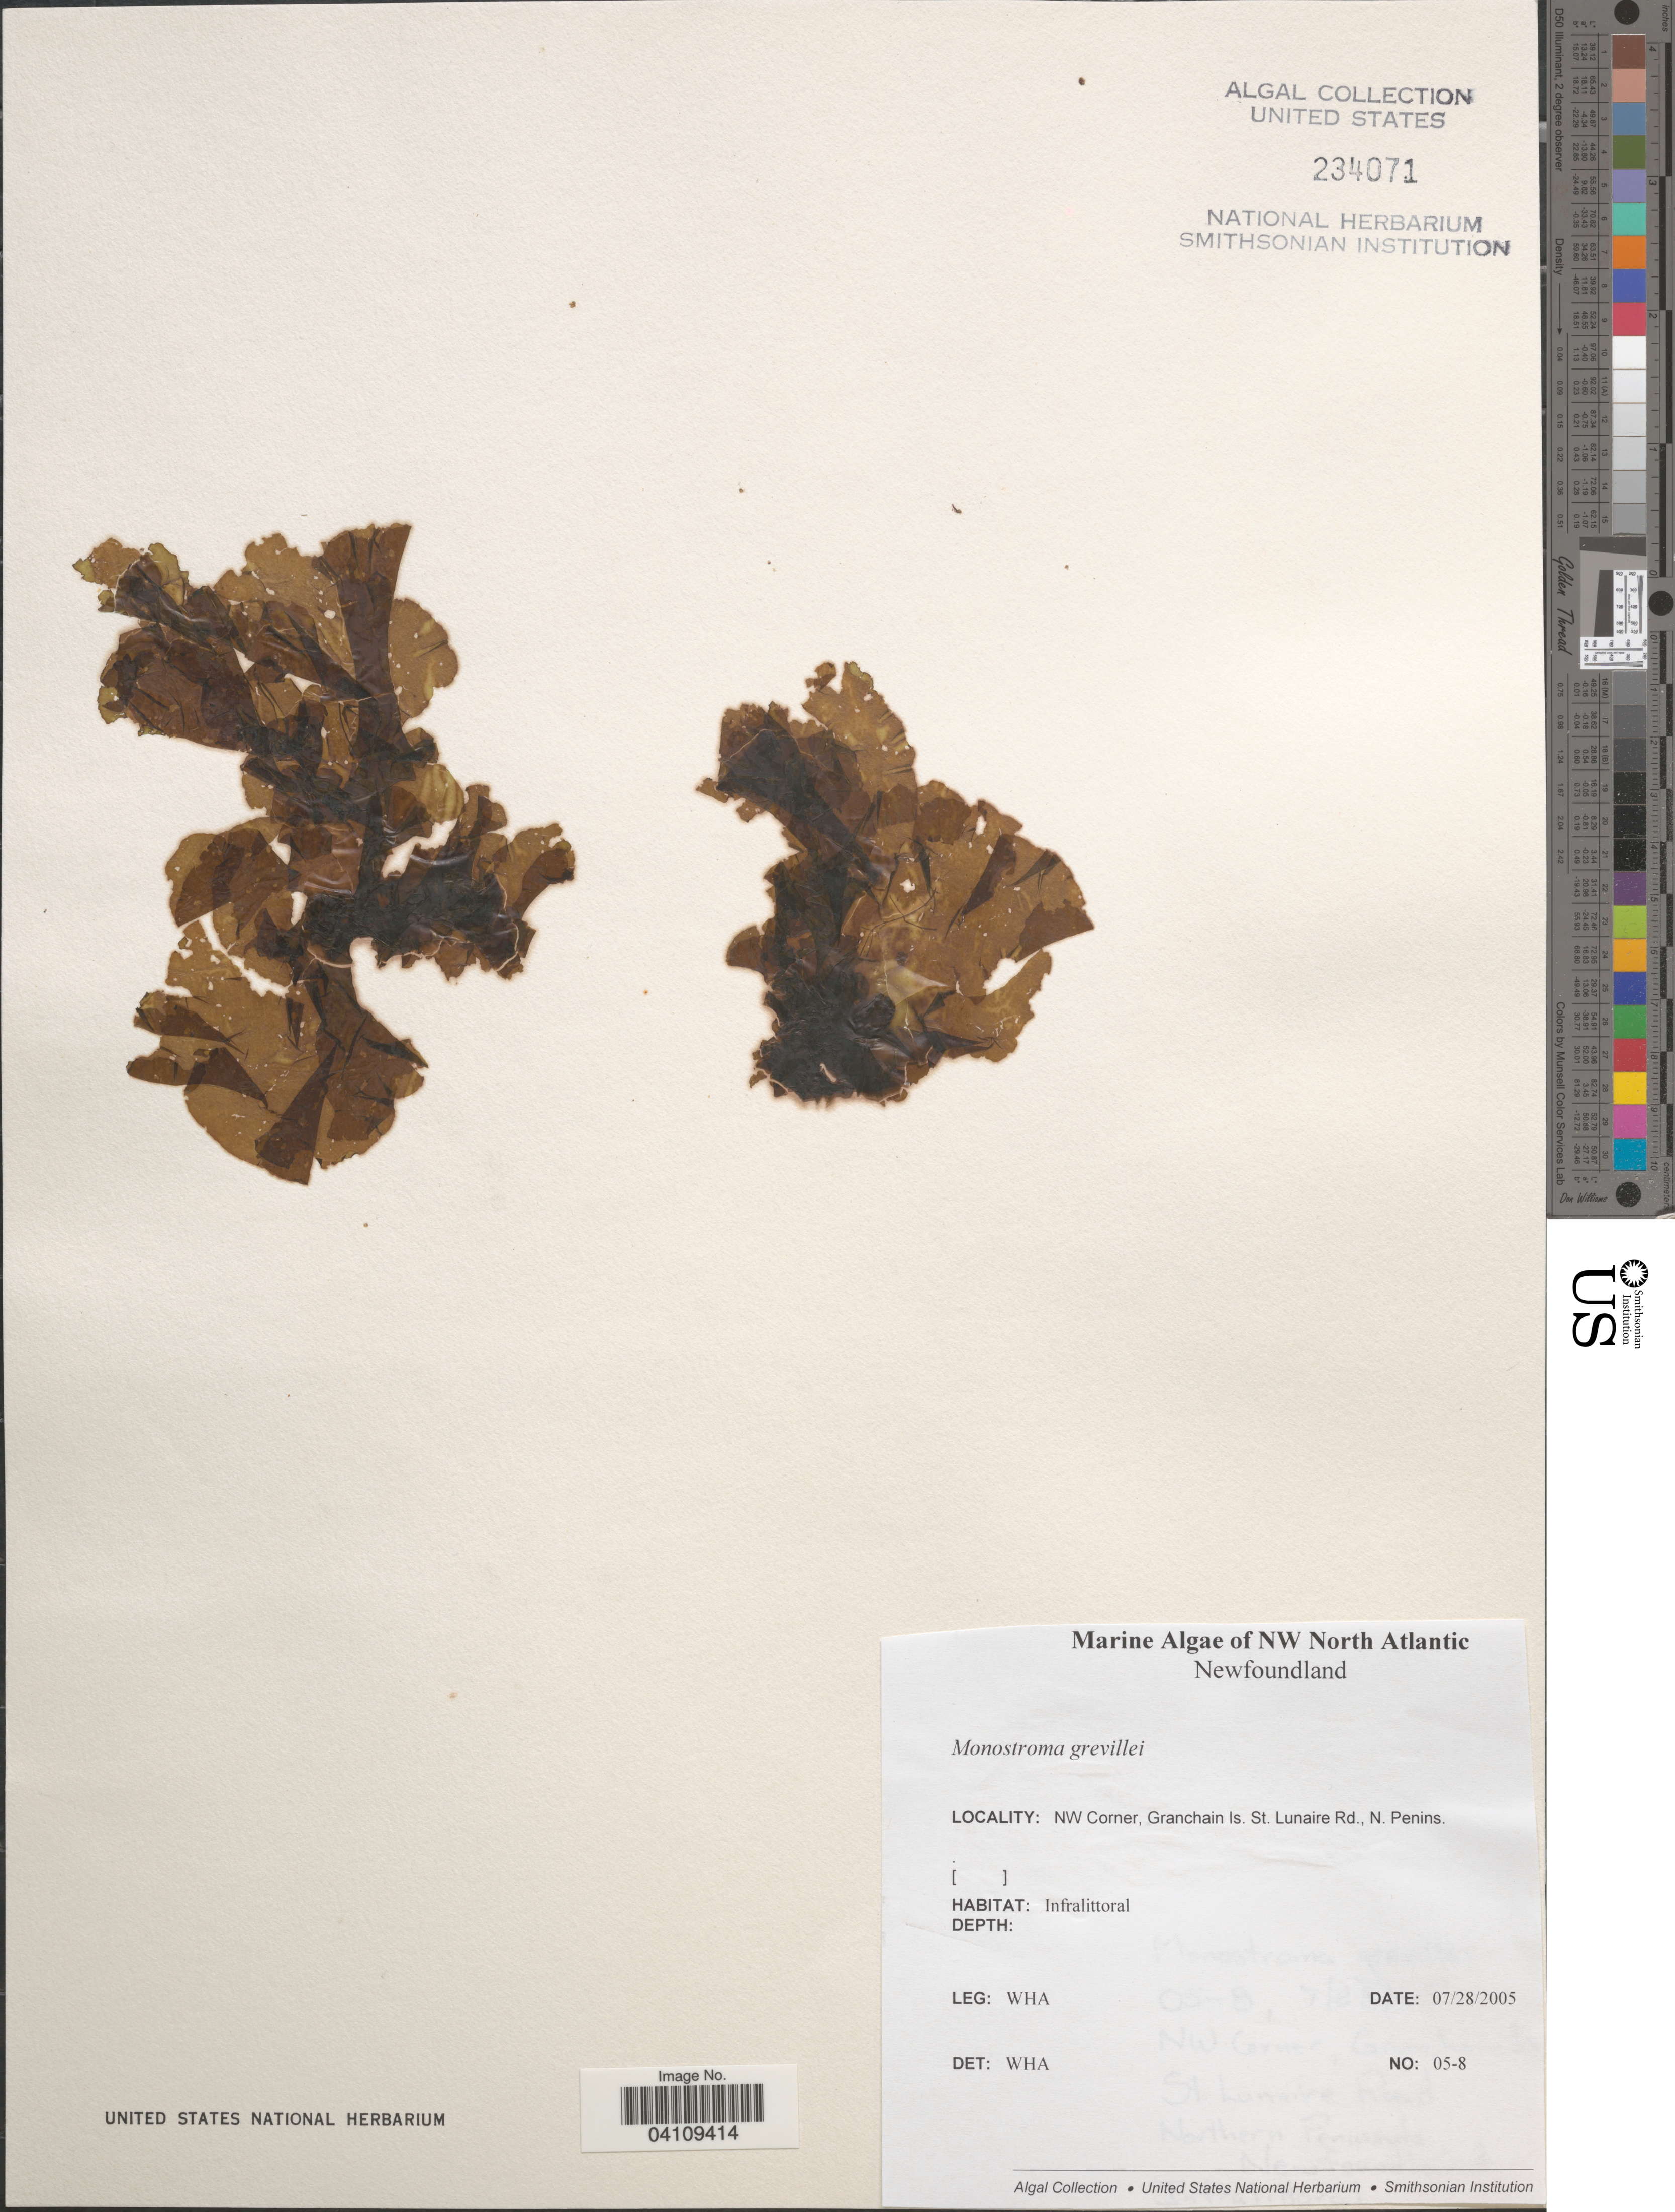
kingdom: Plantae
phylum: Chlorophyta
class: Ulvophyceae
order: Ulvales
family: Monostromataceae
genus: Monostroma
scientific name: Monostroma grevillei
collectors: W. H. Adey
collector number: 05-8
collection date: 2005-07-28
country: Canada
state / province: Newfoundland and Labrador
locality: NW North Atlantic. NW Corner, Grandchain Is. St. Lunaire Rd., N. Penins.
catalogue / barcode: US 234071